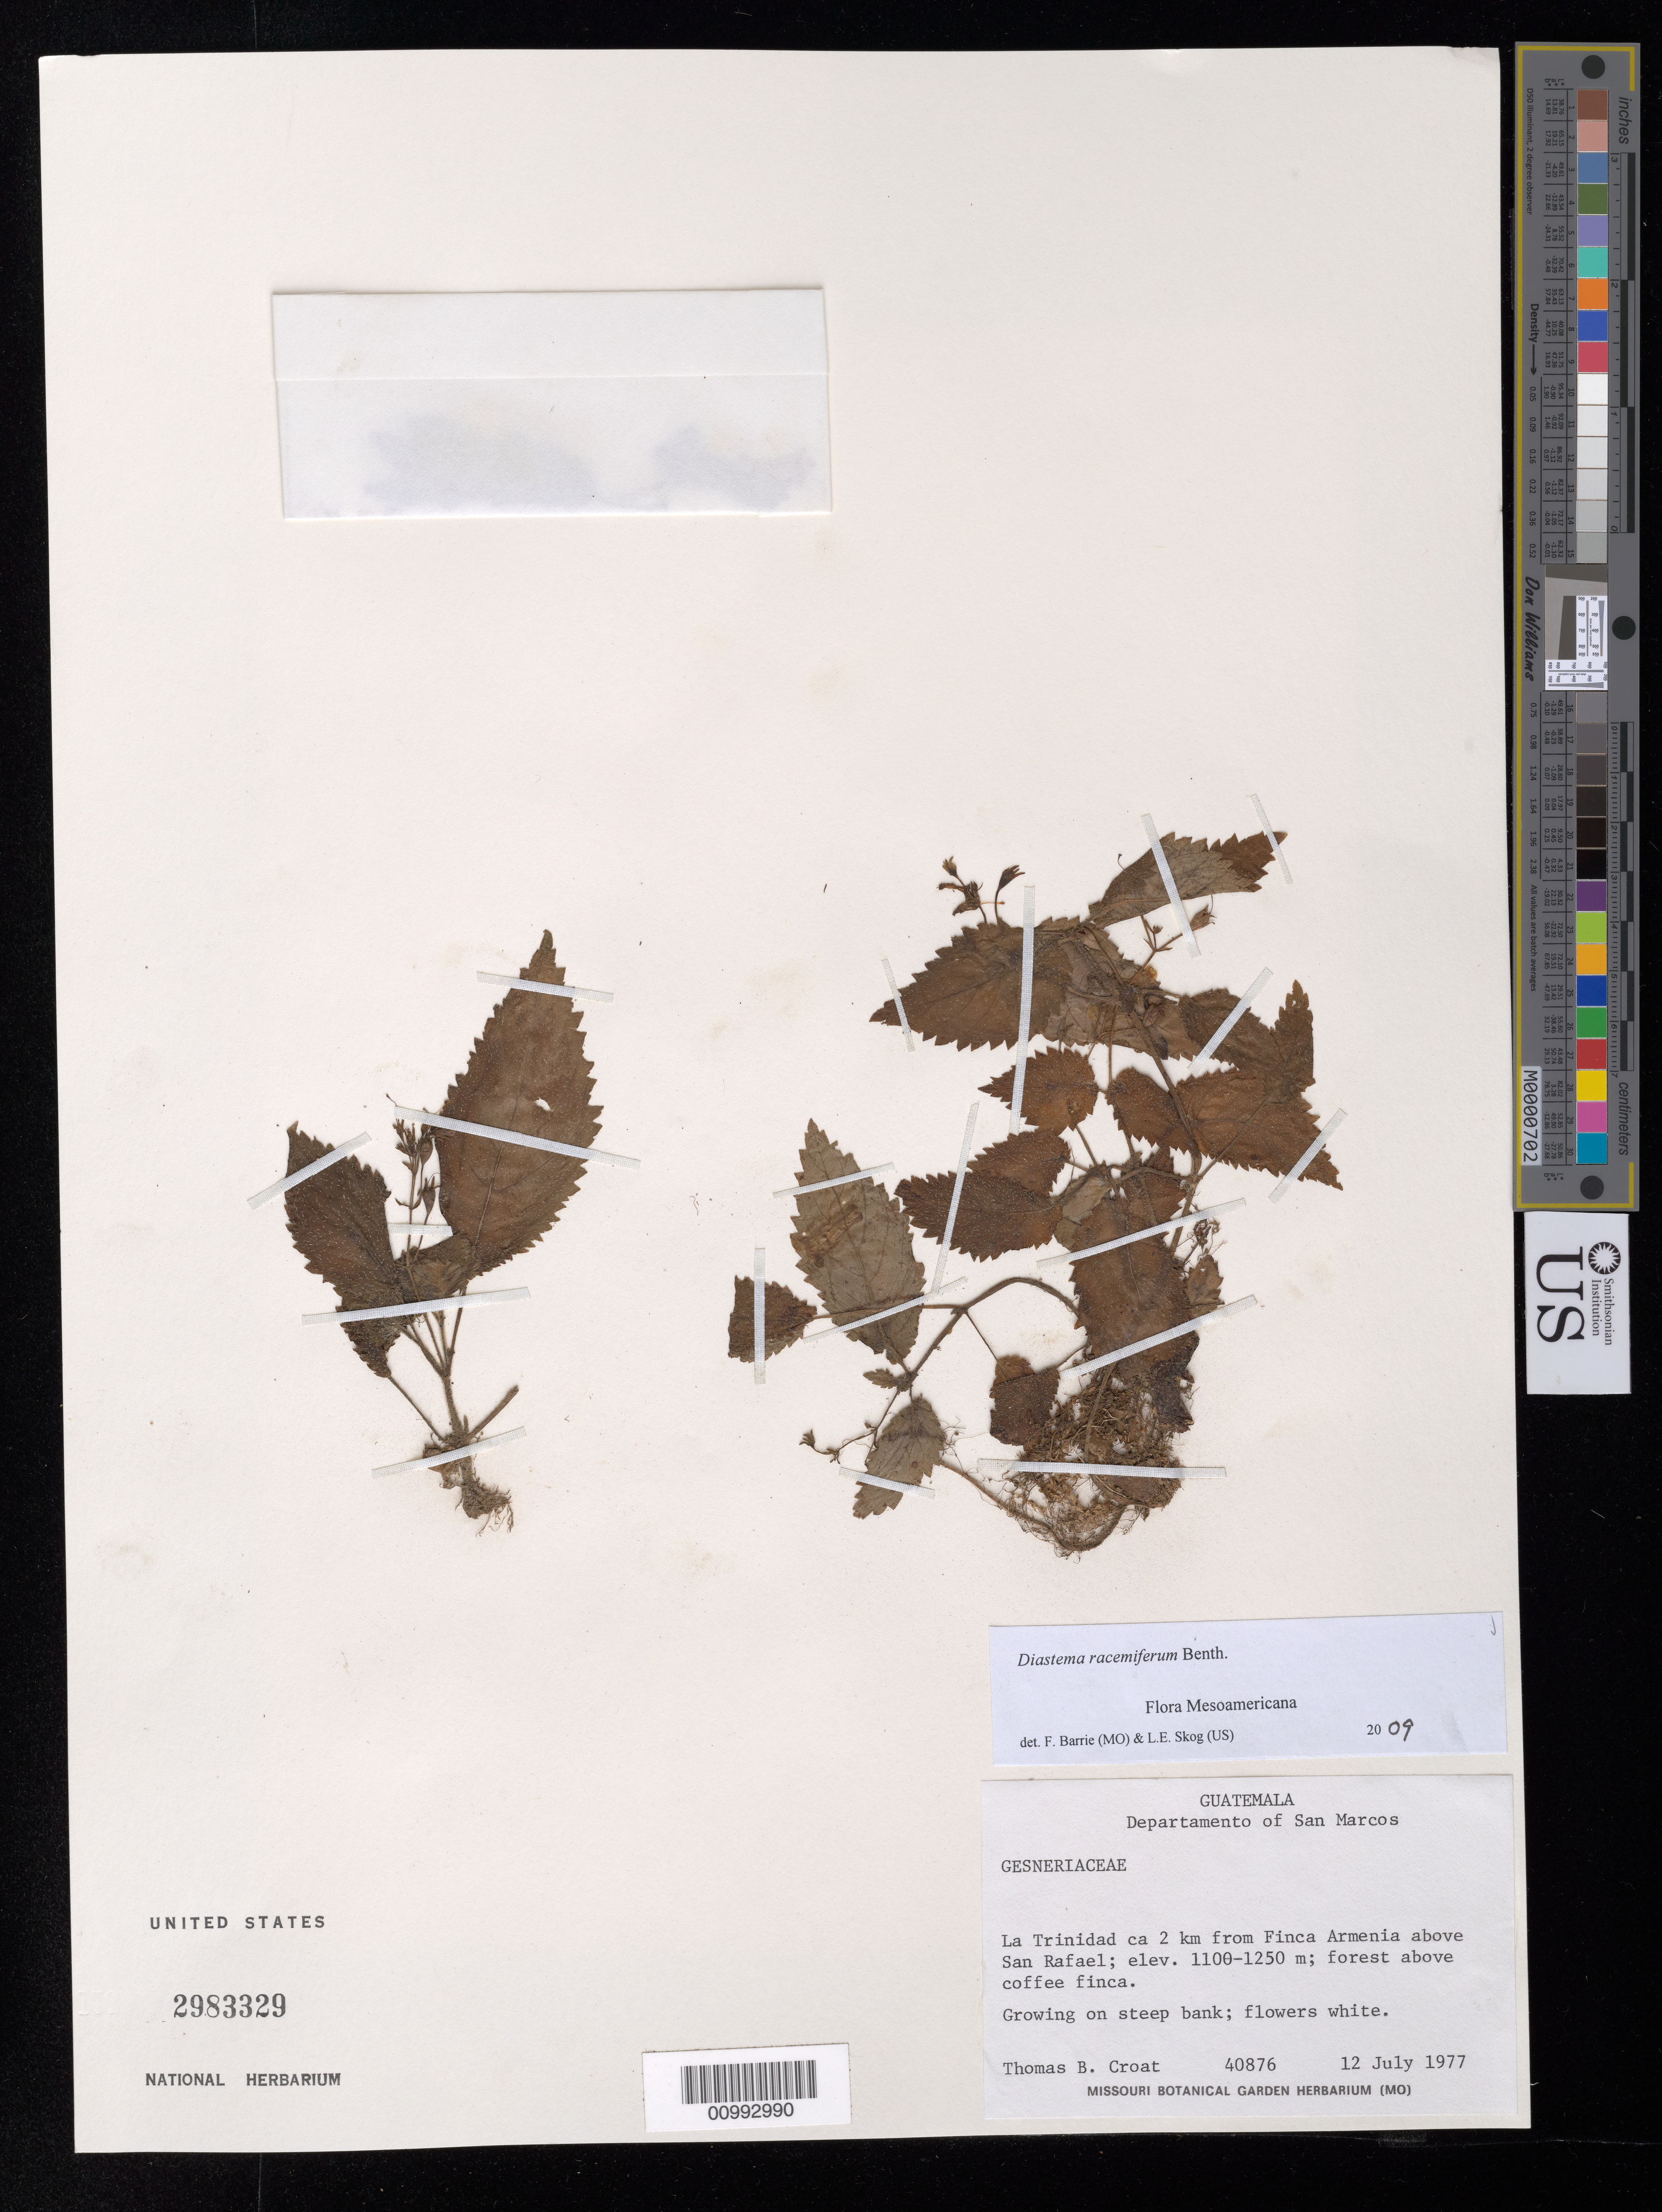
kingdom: Plantae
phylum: Tracheophyta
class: Magnoliopsida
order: Lamiales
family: Gesneriaceae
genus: Diastema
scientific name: Diastema racemiferum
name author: Benth.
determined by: Barrie, F. R.; Skog, Laurence E.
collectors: T. B. Croat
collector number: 40876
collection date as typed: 12 Jul 1977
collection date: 1977-07-12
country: Guatemala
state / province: San Marcos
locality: La Trinidad ca. 2 km from Finca Armenia above San Raphael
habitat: Forest above coffee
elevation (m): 1100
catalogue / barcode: US 2983329